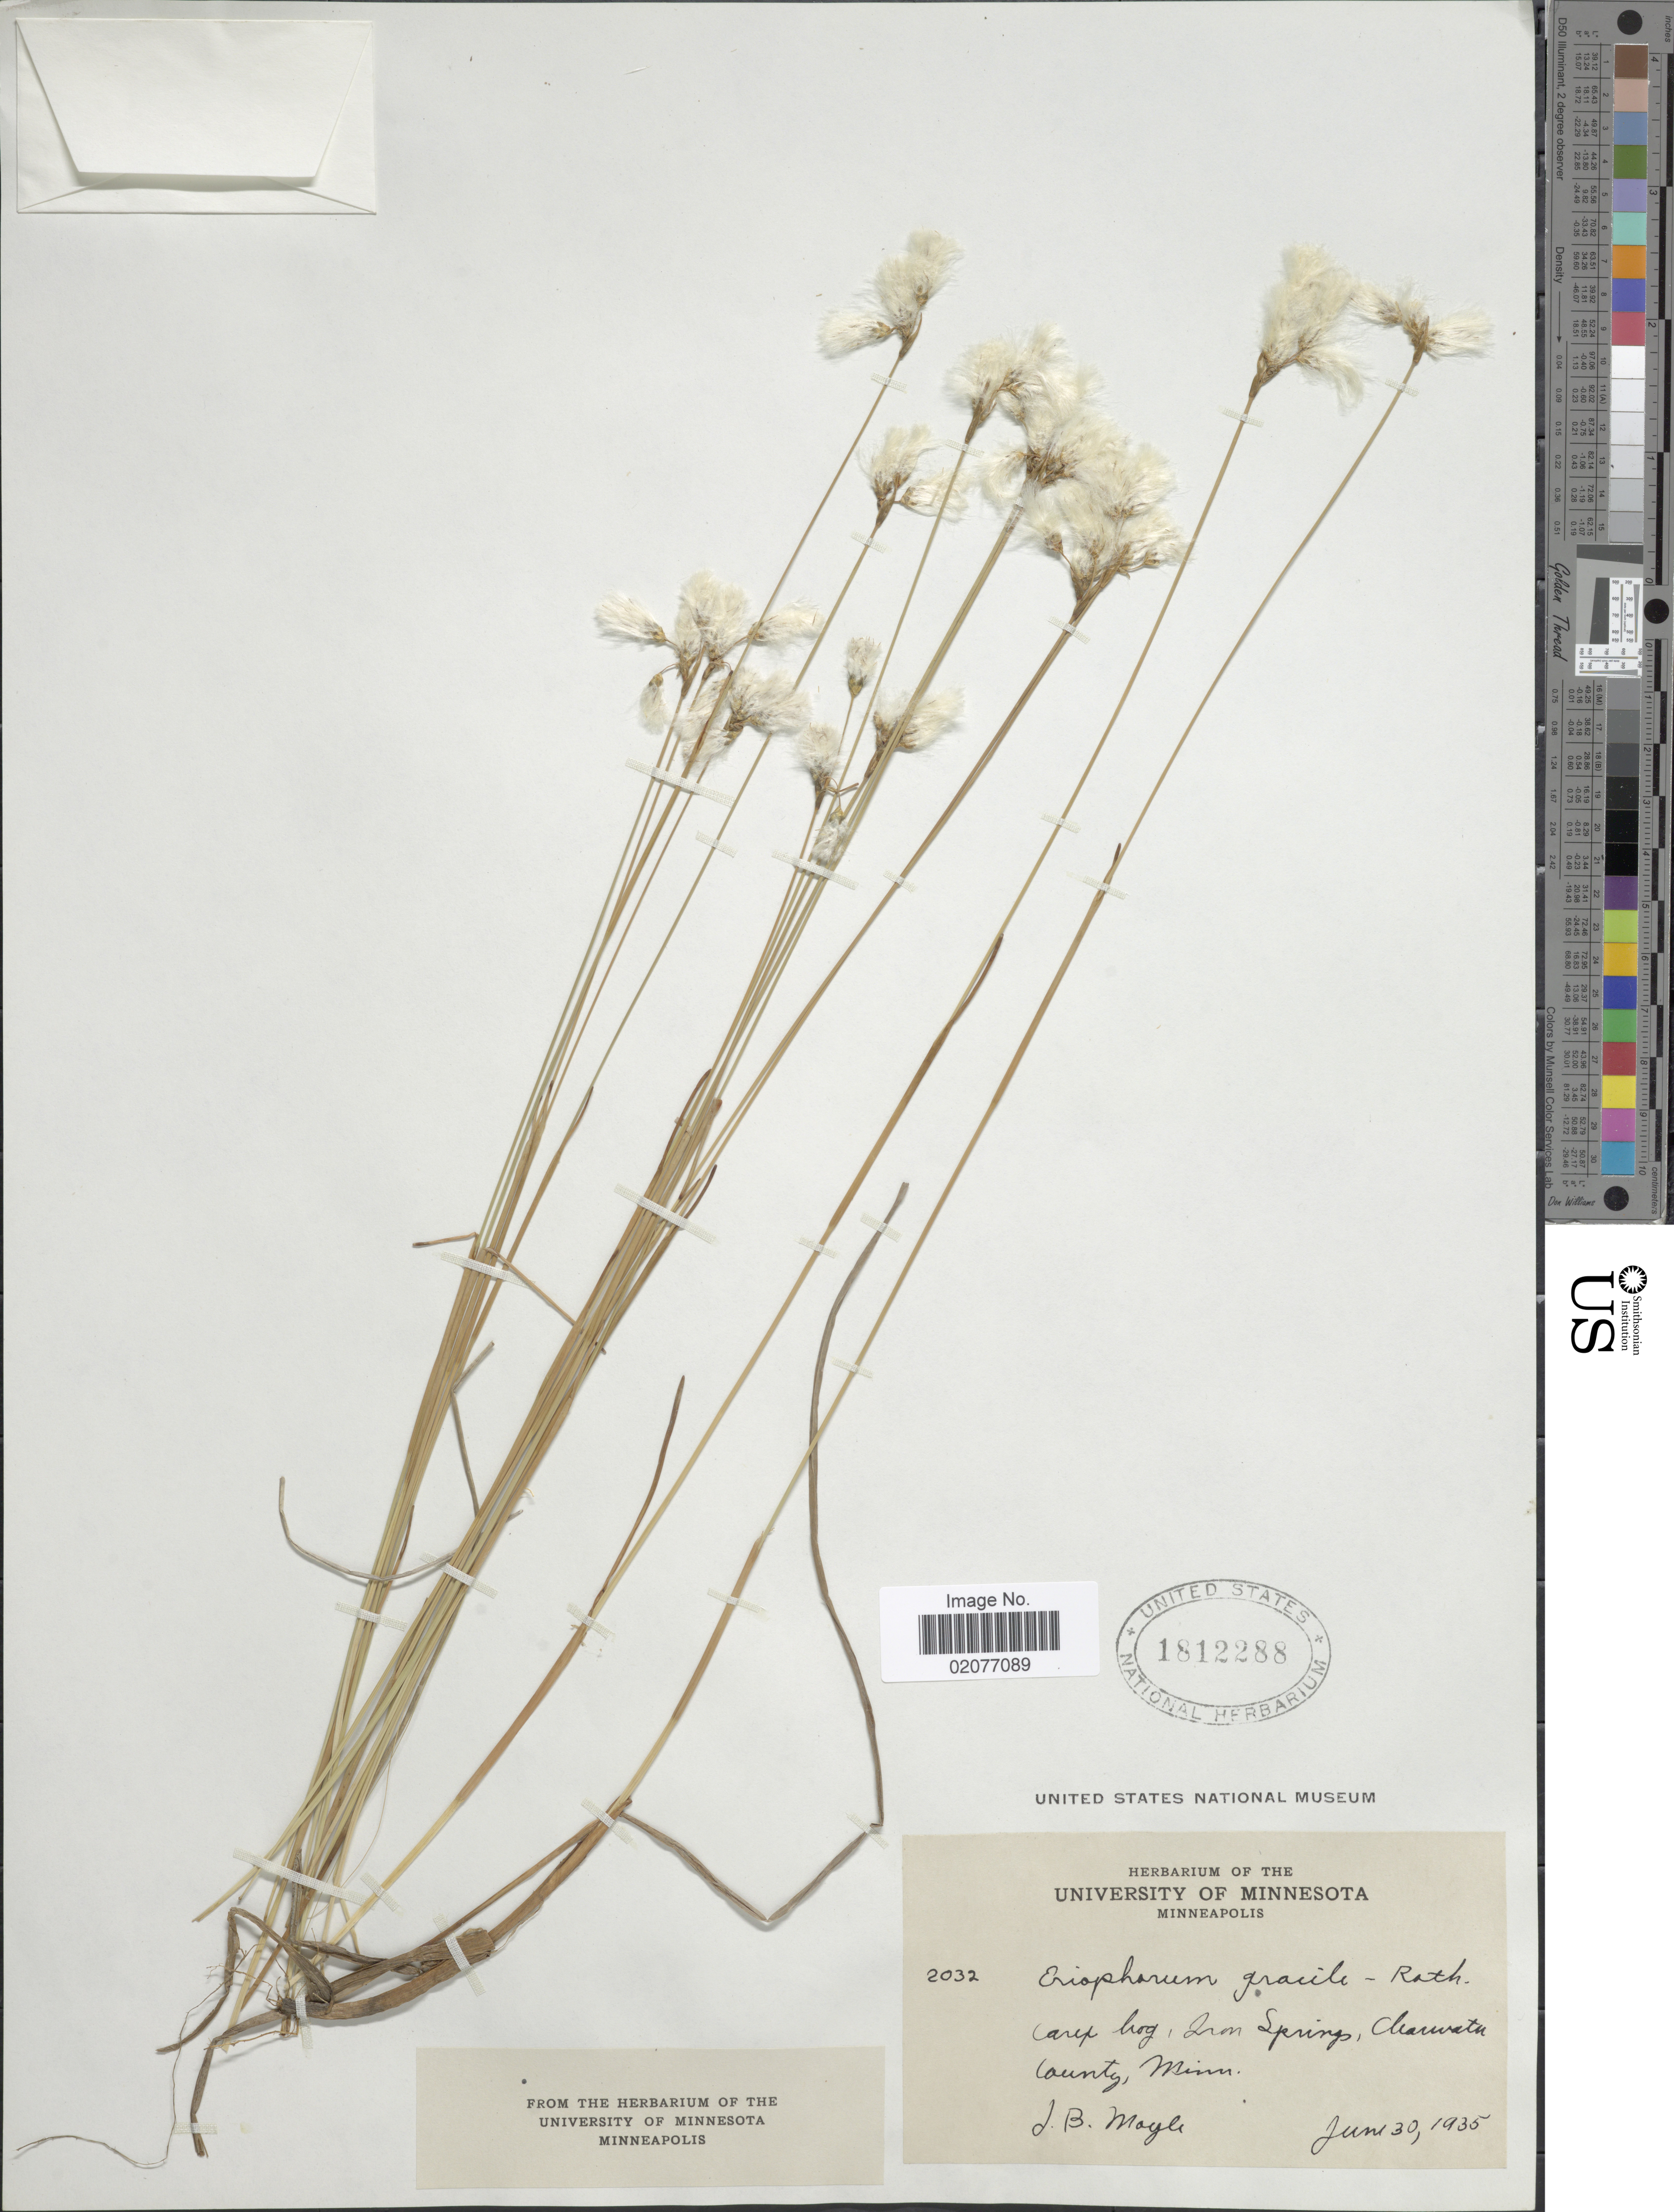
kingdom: Plantae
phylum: Tracheophyta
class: Liliopsida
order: Poales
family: Cyperaceae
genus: Eriophorum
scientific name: Eriophorum gracile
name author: W.D.J. Koch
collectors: J. Moyle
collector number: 2032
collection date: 1935-06-30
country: United States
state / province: Minnesota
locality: Carex bog, iron Springs, Clearwater County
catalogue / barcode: US 1812288